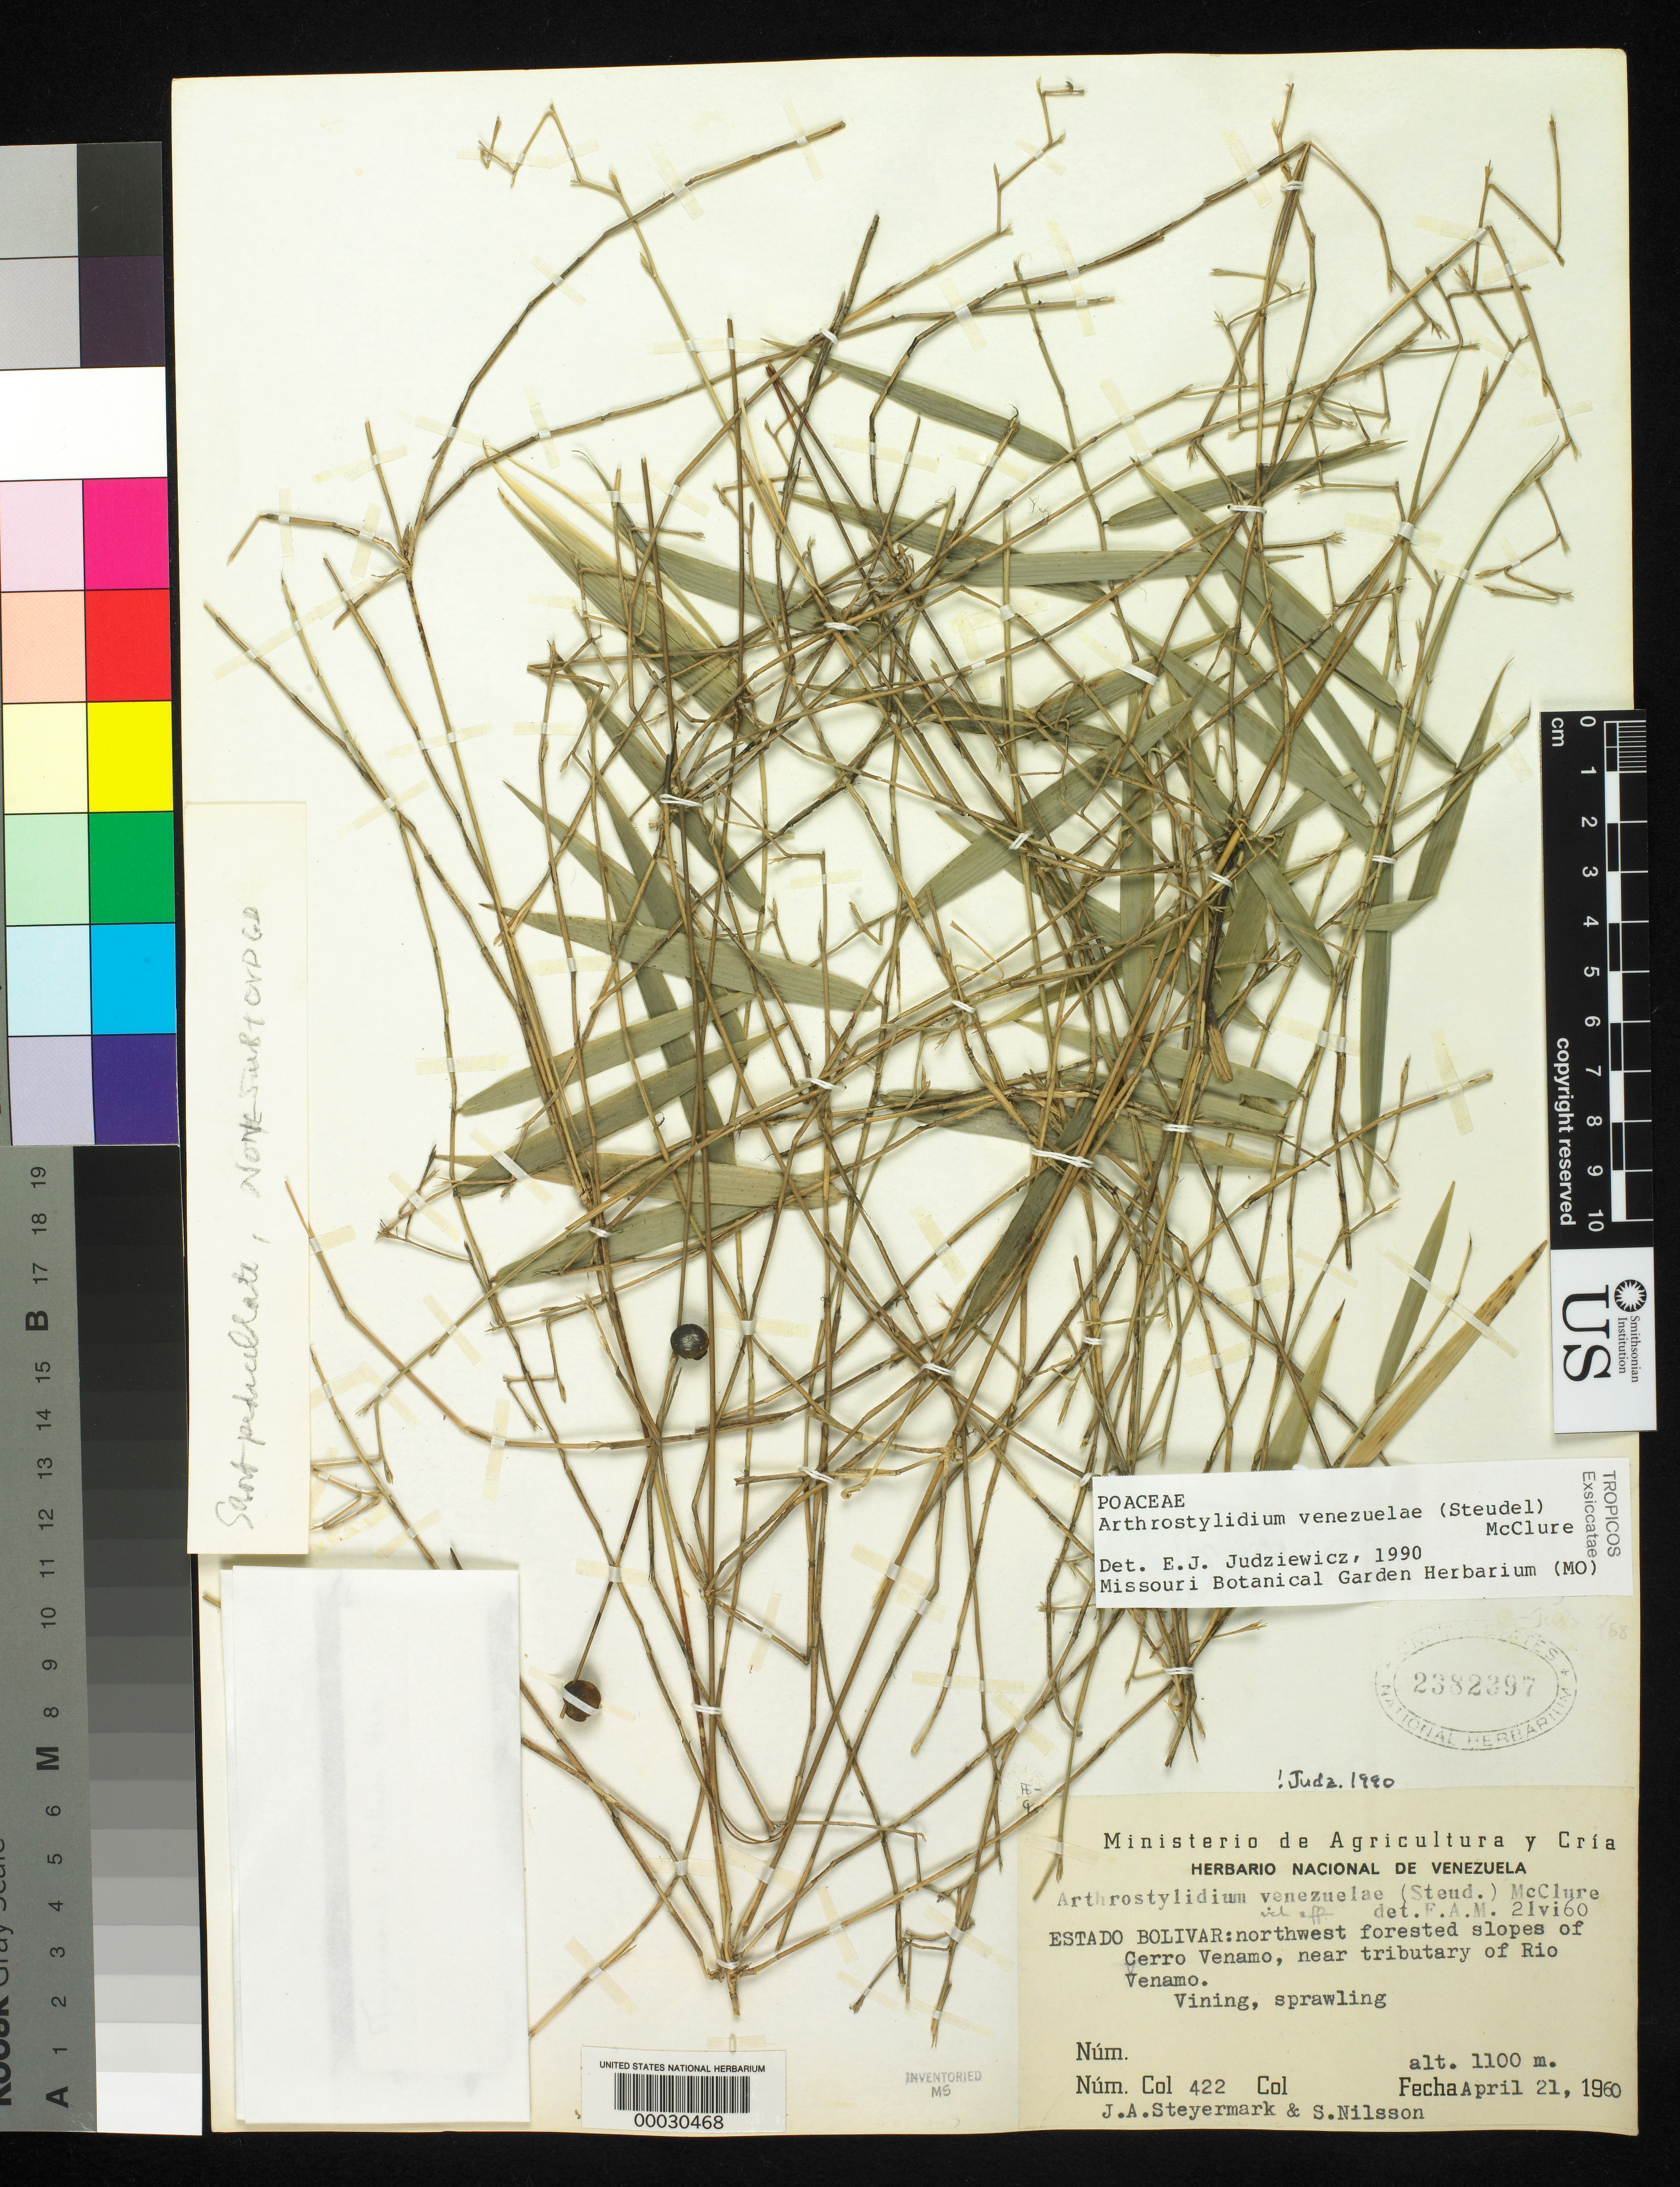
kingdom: Plantae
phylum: Tracheophyta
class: Liliopsida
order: Poales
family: Poaceae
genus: Arthrostylidium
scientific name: Arthrostylidium pubescens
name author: Rupr.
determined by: Judziewicz, E. J.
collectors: J. Steyermark & Sv. Nilsson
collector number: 422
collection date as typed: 21 Apr 1960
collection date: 1960-04-21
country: Venezuela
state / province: Bolivar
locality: Nw slopes of cerro venamo, near tributary of rio venamo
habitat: Forested slopes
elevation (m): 1100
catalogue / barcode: US 2382397